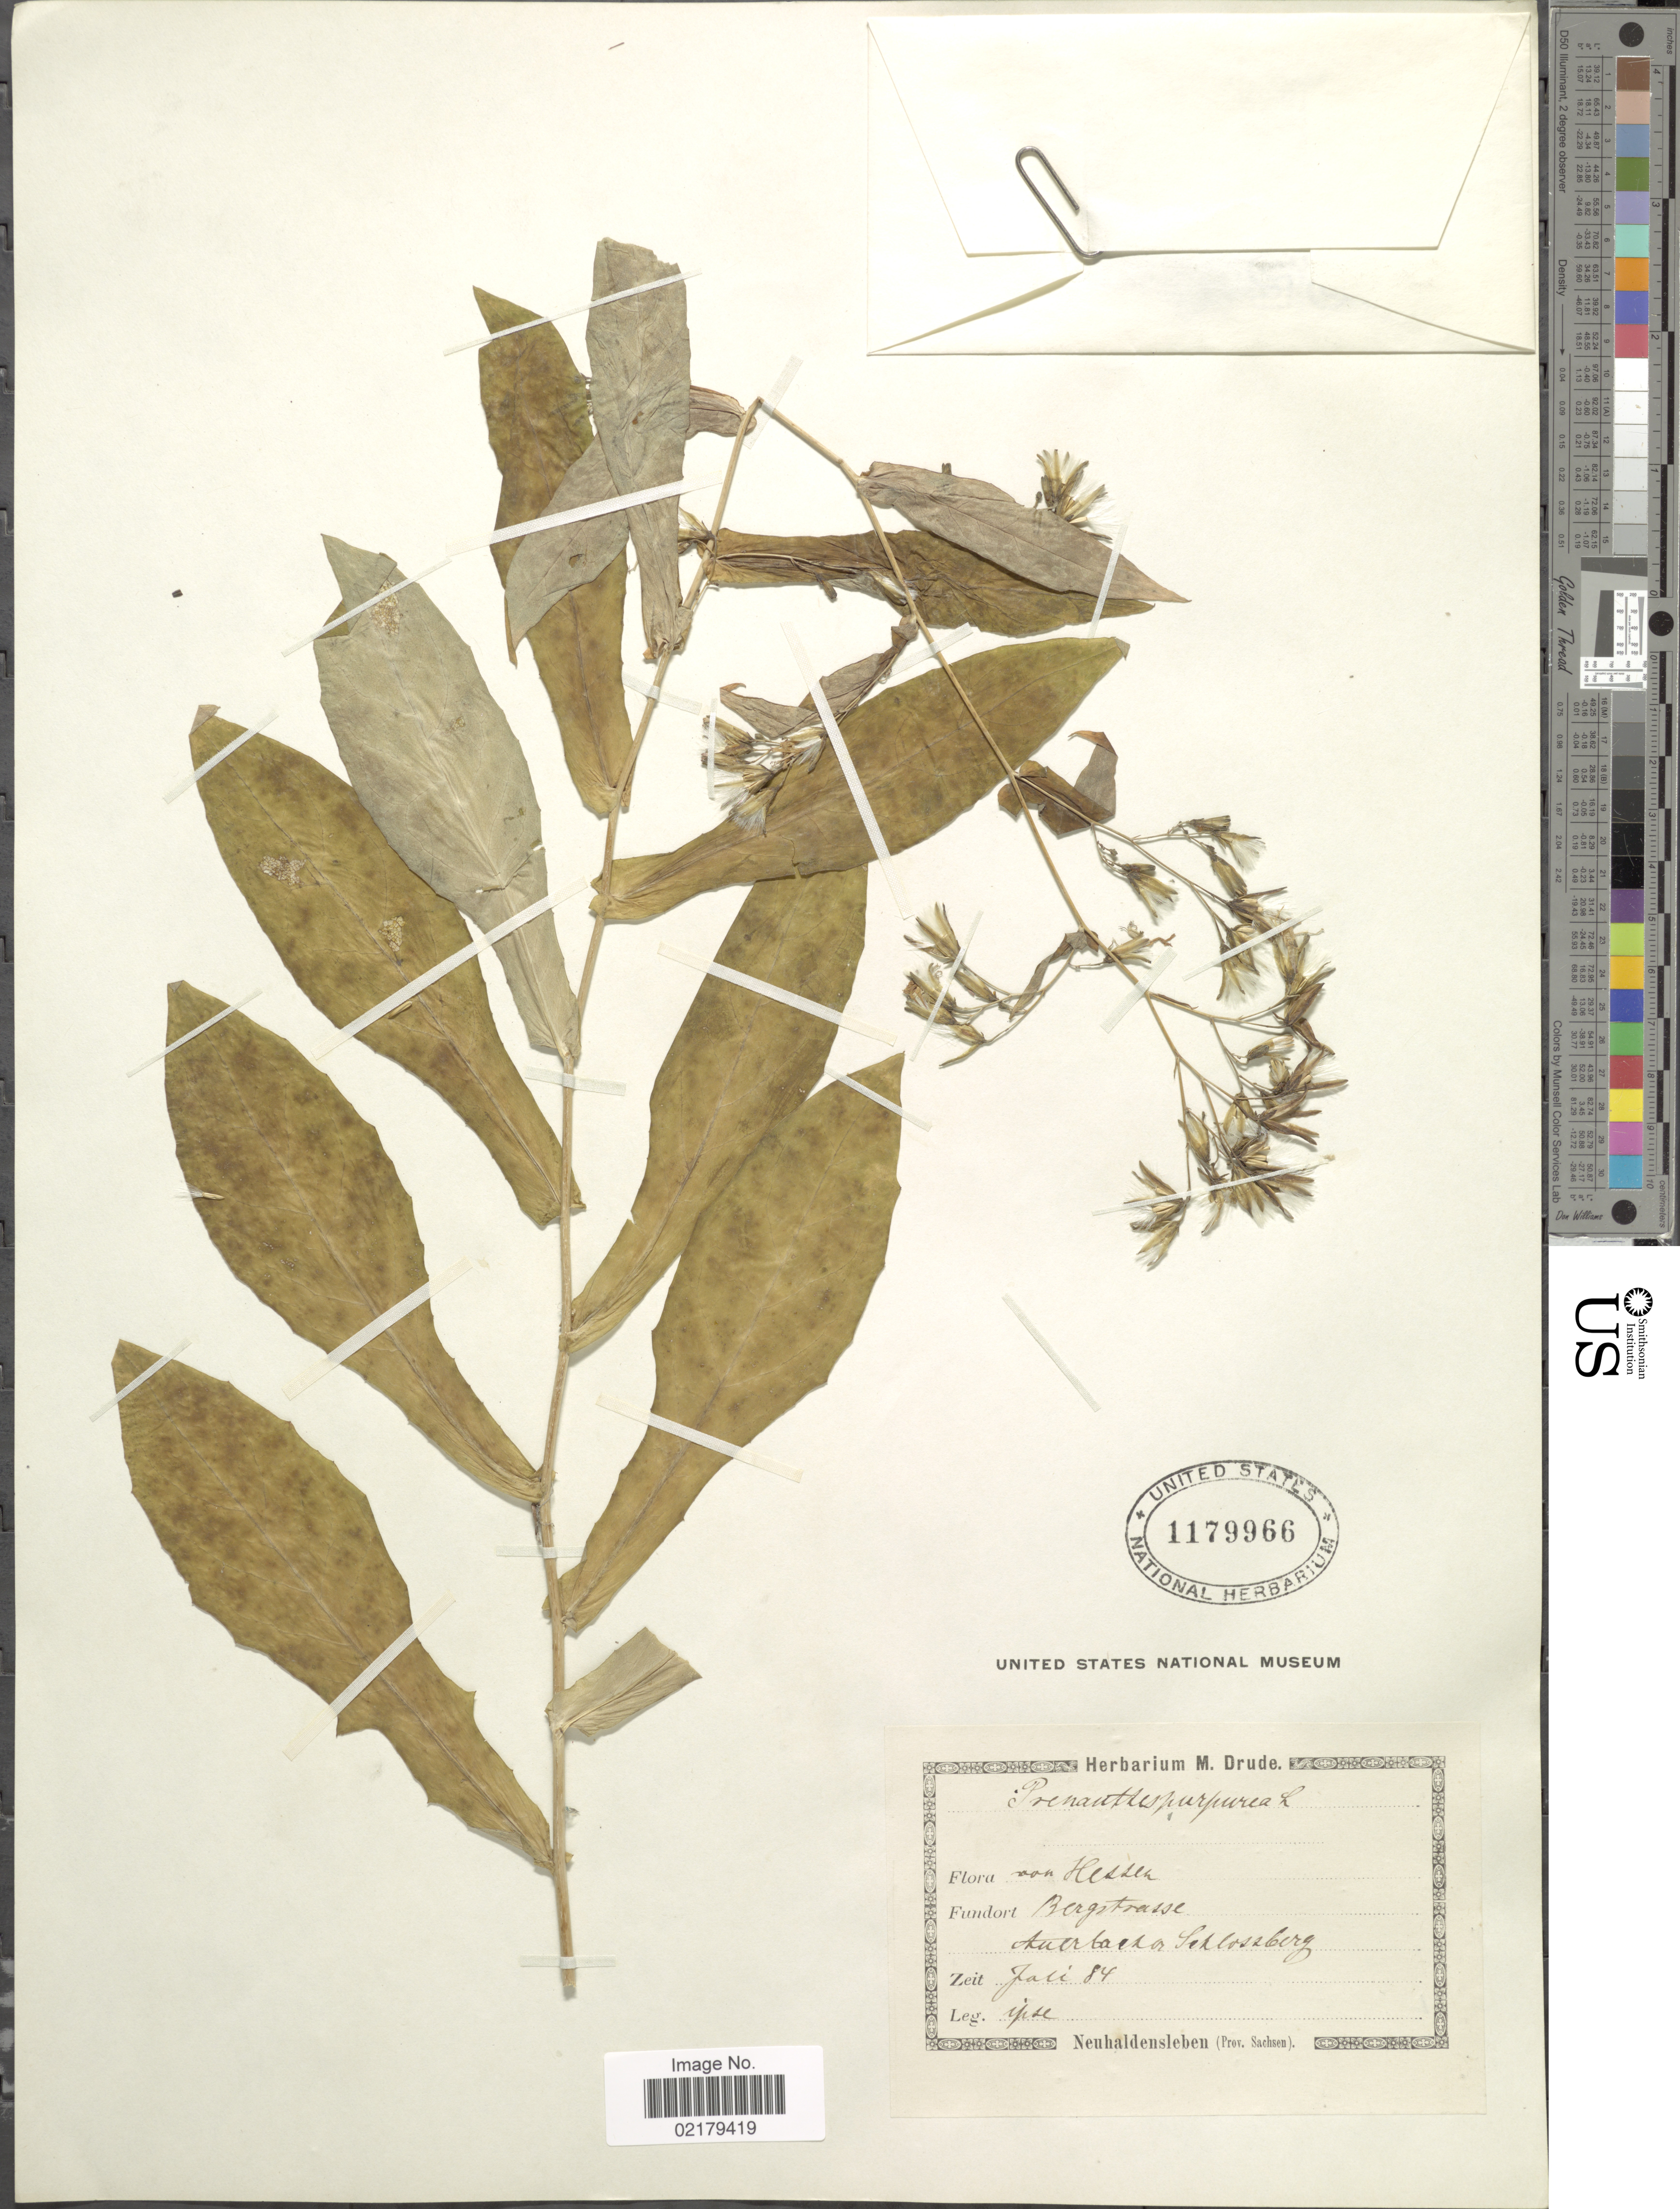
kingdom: Plantae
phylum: Tracheophyta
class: Magnoliopsida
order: Asterales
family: Asteraceae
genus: Prenanthes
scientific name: Prenanthes purpurea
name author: L.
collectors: M. Drude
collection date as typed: Transcribed d/m/y: /7/84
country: Germany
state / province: Hesse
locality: Von Hessen, Bergstasse, Auerbacha Schlossberg [interpreted]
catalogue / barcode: US 1179966